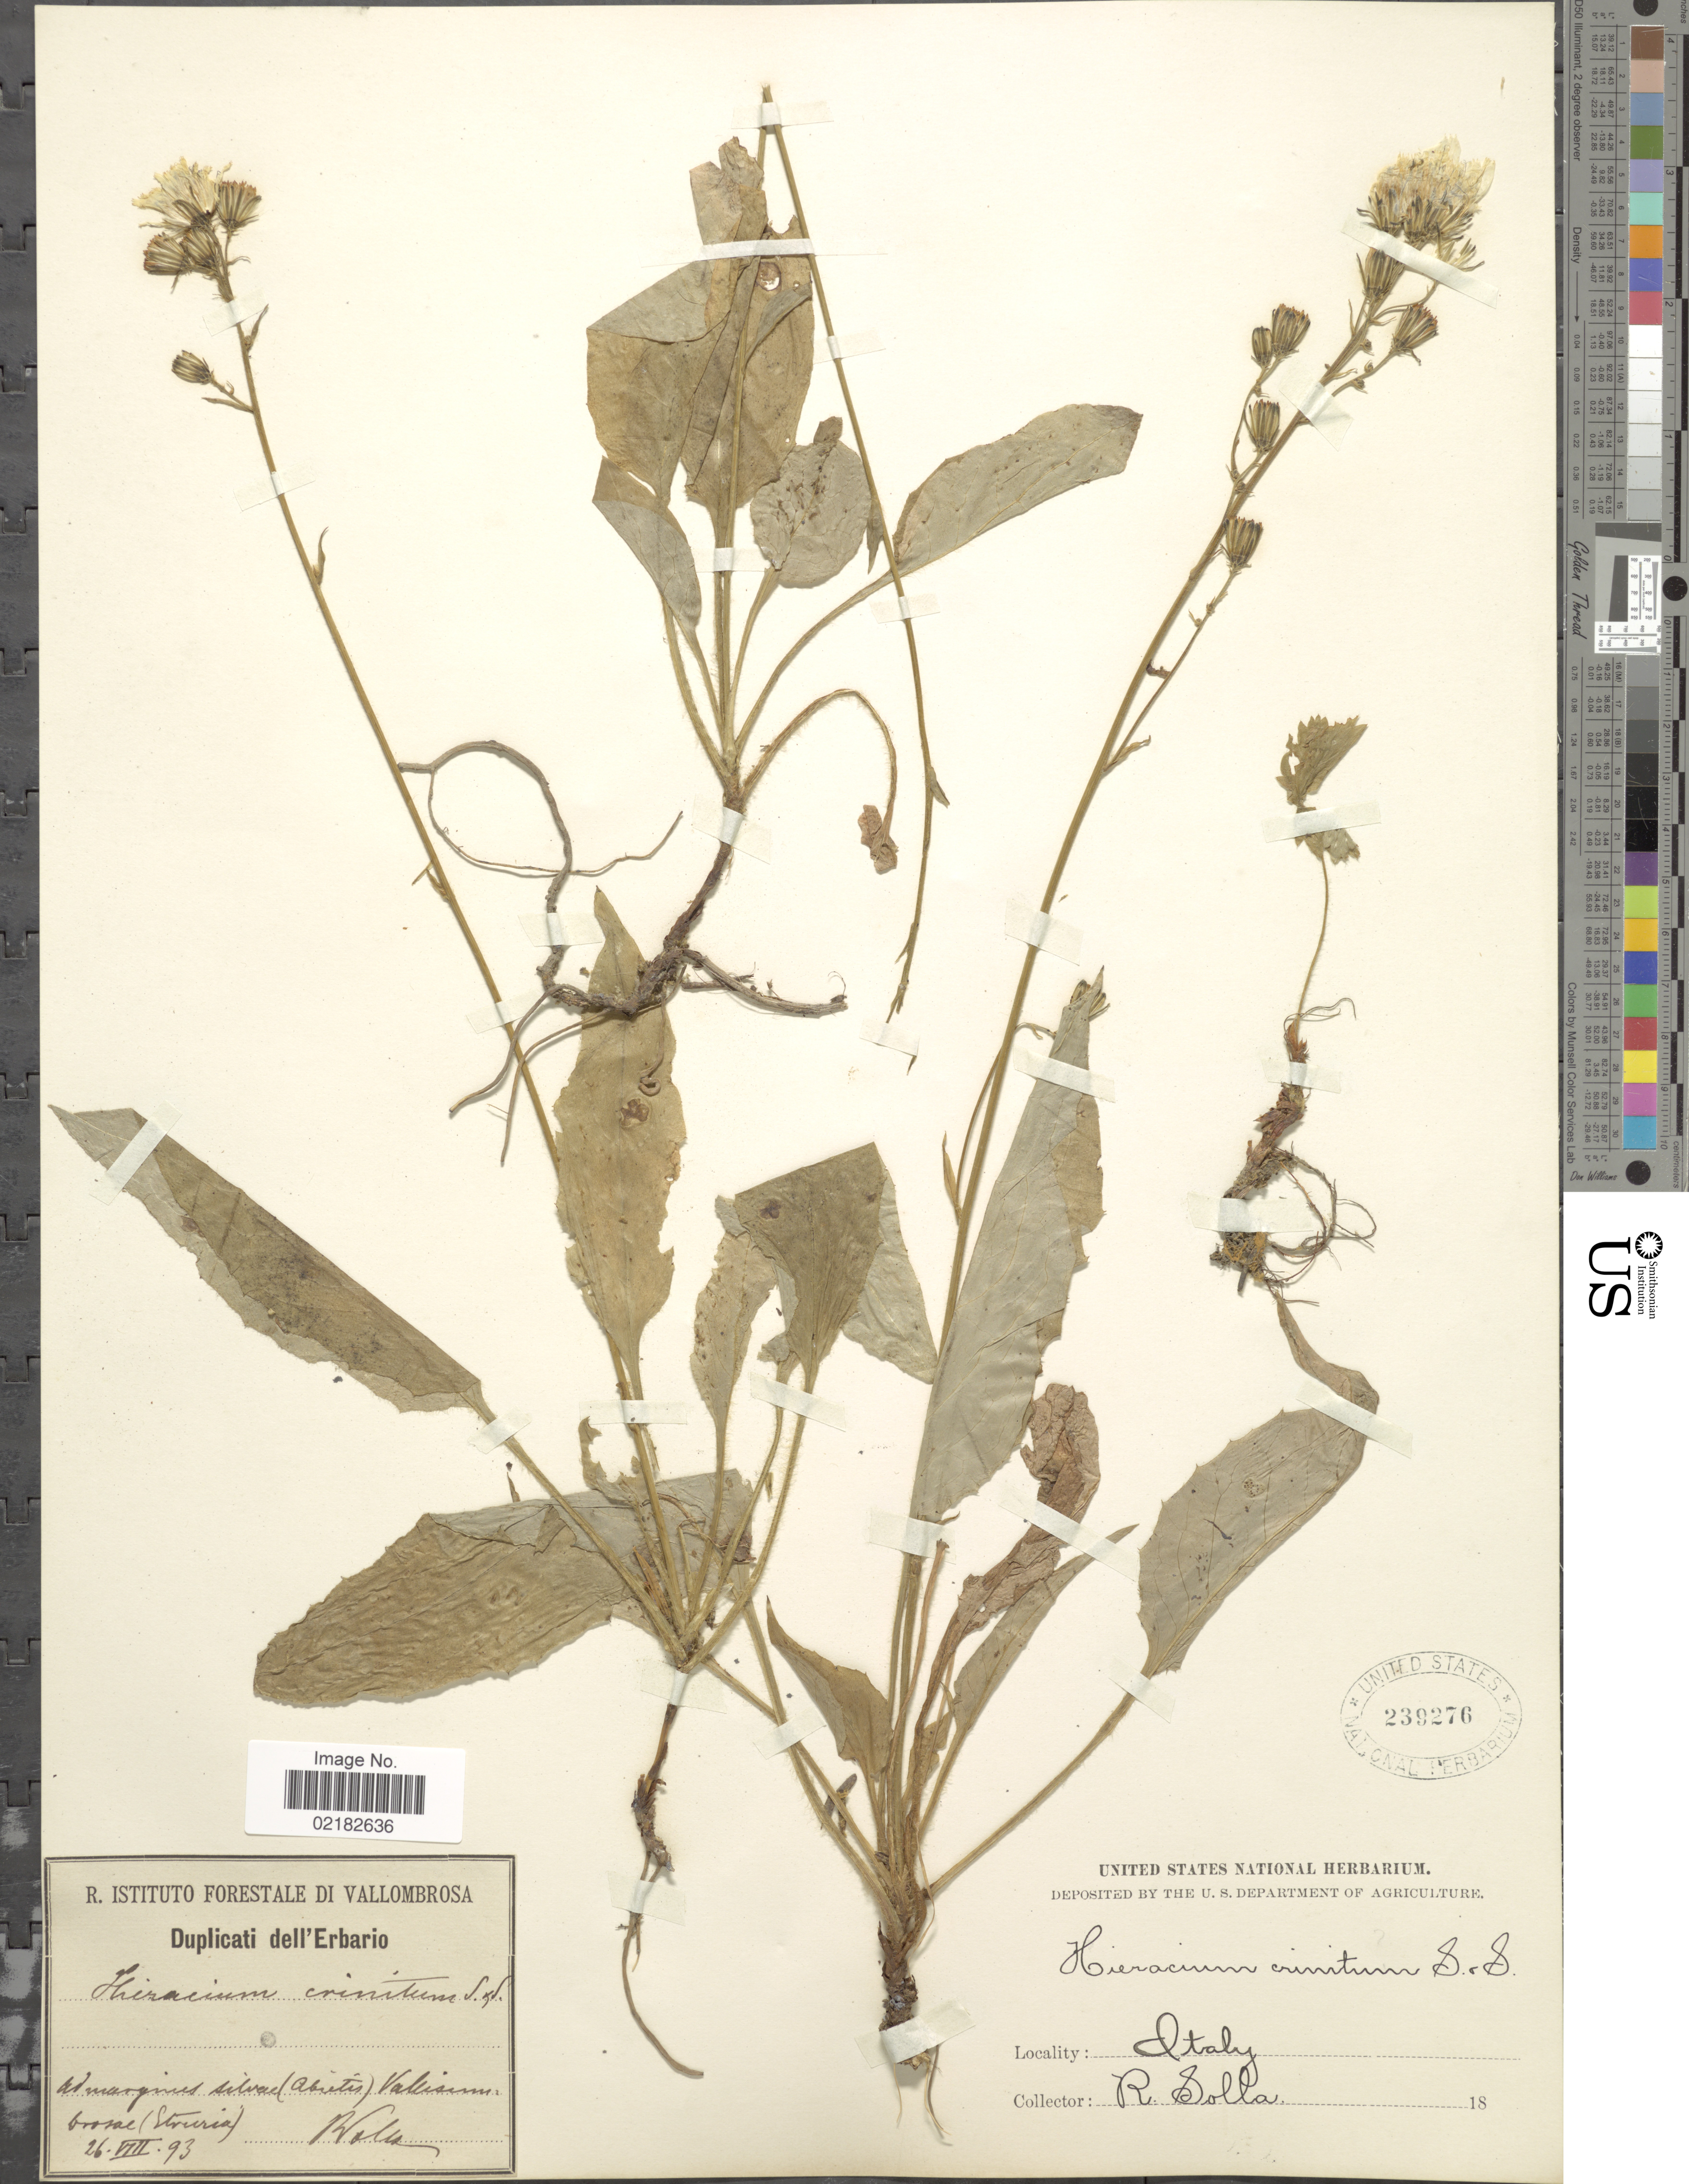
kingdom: Plantae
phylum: Tracheophyta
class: Magnoliopsida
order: Asterales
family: Asteraceae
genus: Hieracium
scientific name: Hieracium racemosum subsp. crinitum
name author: (Sm.) Rouy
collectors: R. Solla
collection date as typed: Transcribed d/m/y: 26/8/93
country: Italy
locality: Italy. Admargies silvas (abietis) Valeisum borsea (struria) [interpreted]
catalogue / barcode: US 239276